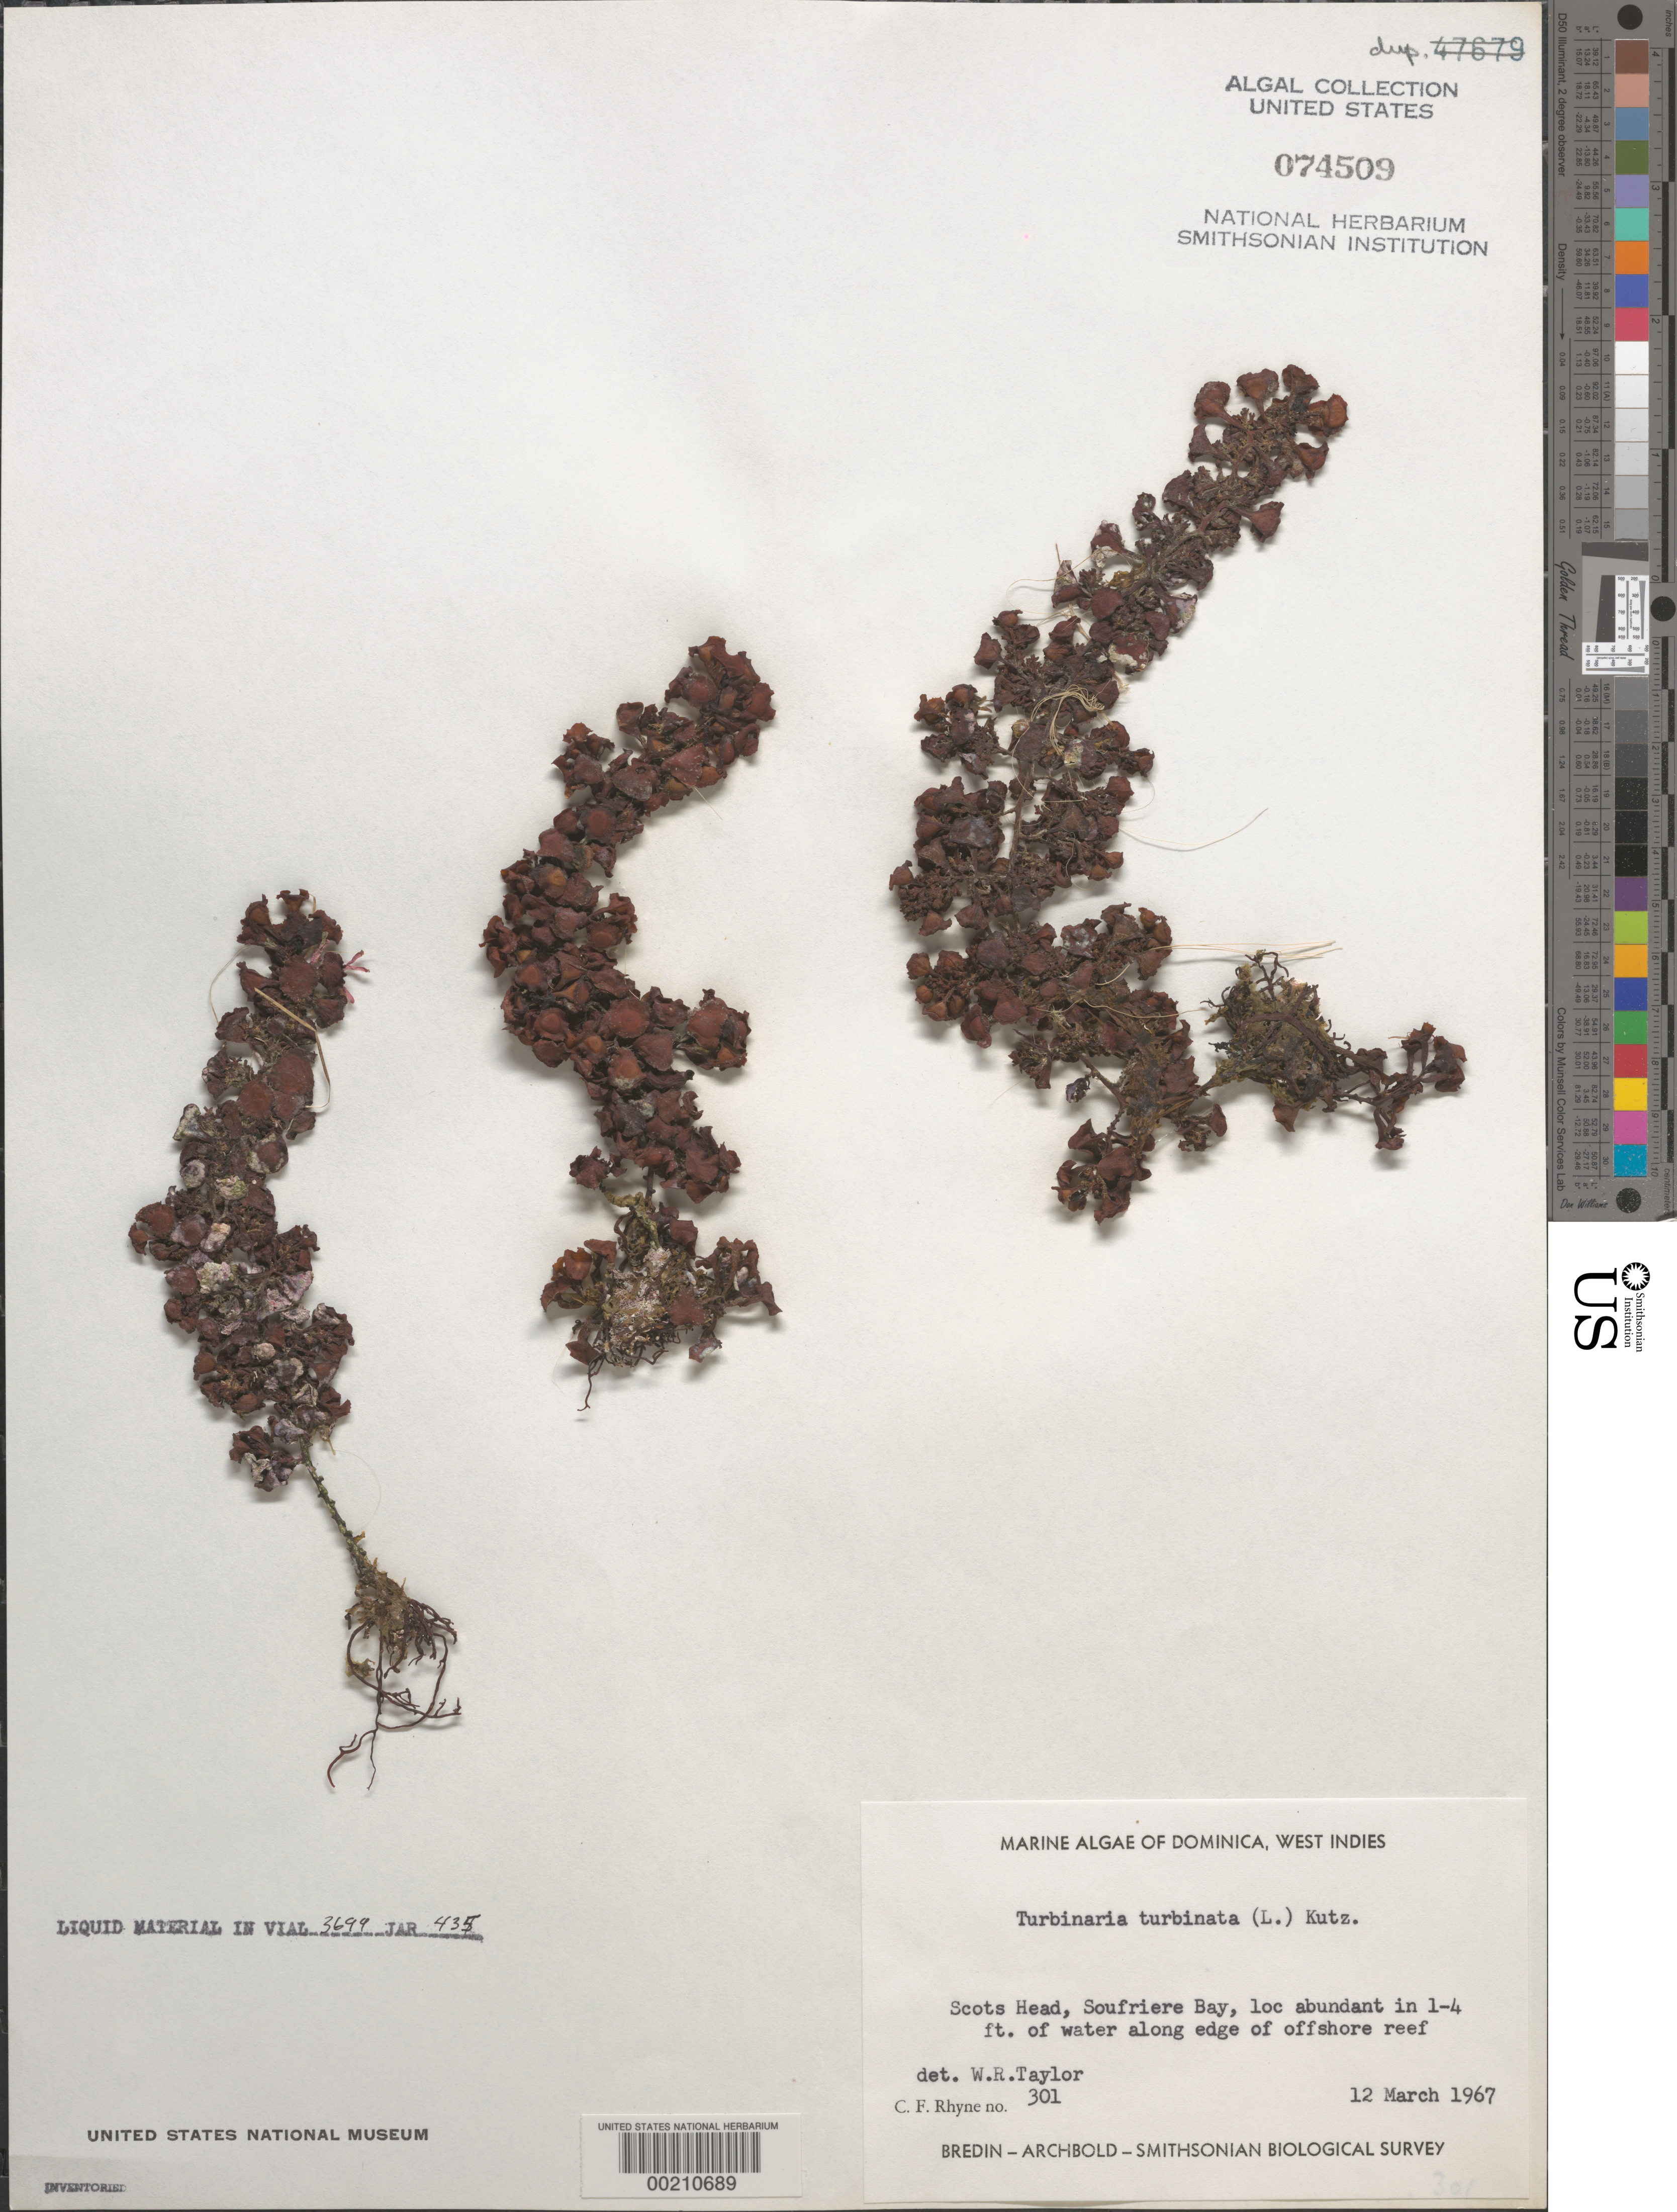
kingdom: Chromista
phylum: Ochrophyta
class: Phaeophyceae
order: Fucales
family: Sargassaceae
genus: Turbinaria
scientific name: Turbinaria turbinata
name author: (L.) Kuntze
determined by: Taylor, William R.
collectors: C. Rhyne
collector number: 301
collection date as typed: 12 Mar 1967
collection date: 1967-03-12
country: Dominica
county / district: St. Mark's Parish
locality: Scots Head, Soufriere Bay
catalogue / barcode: US 74509